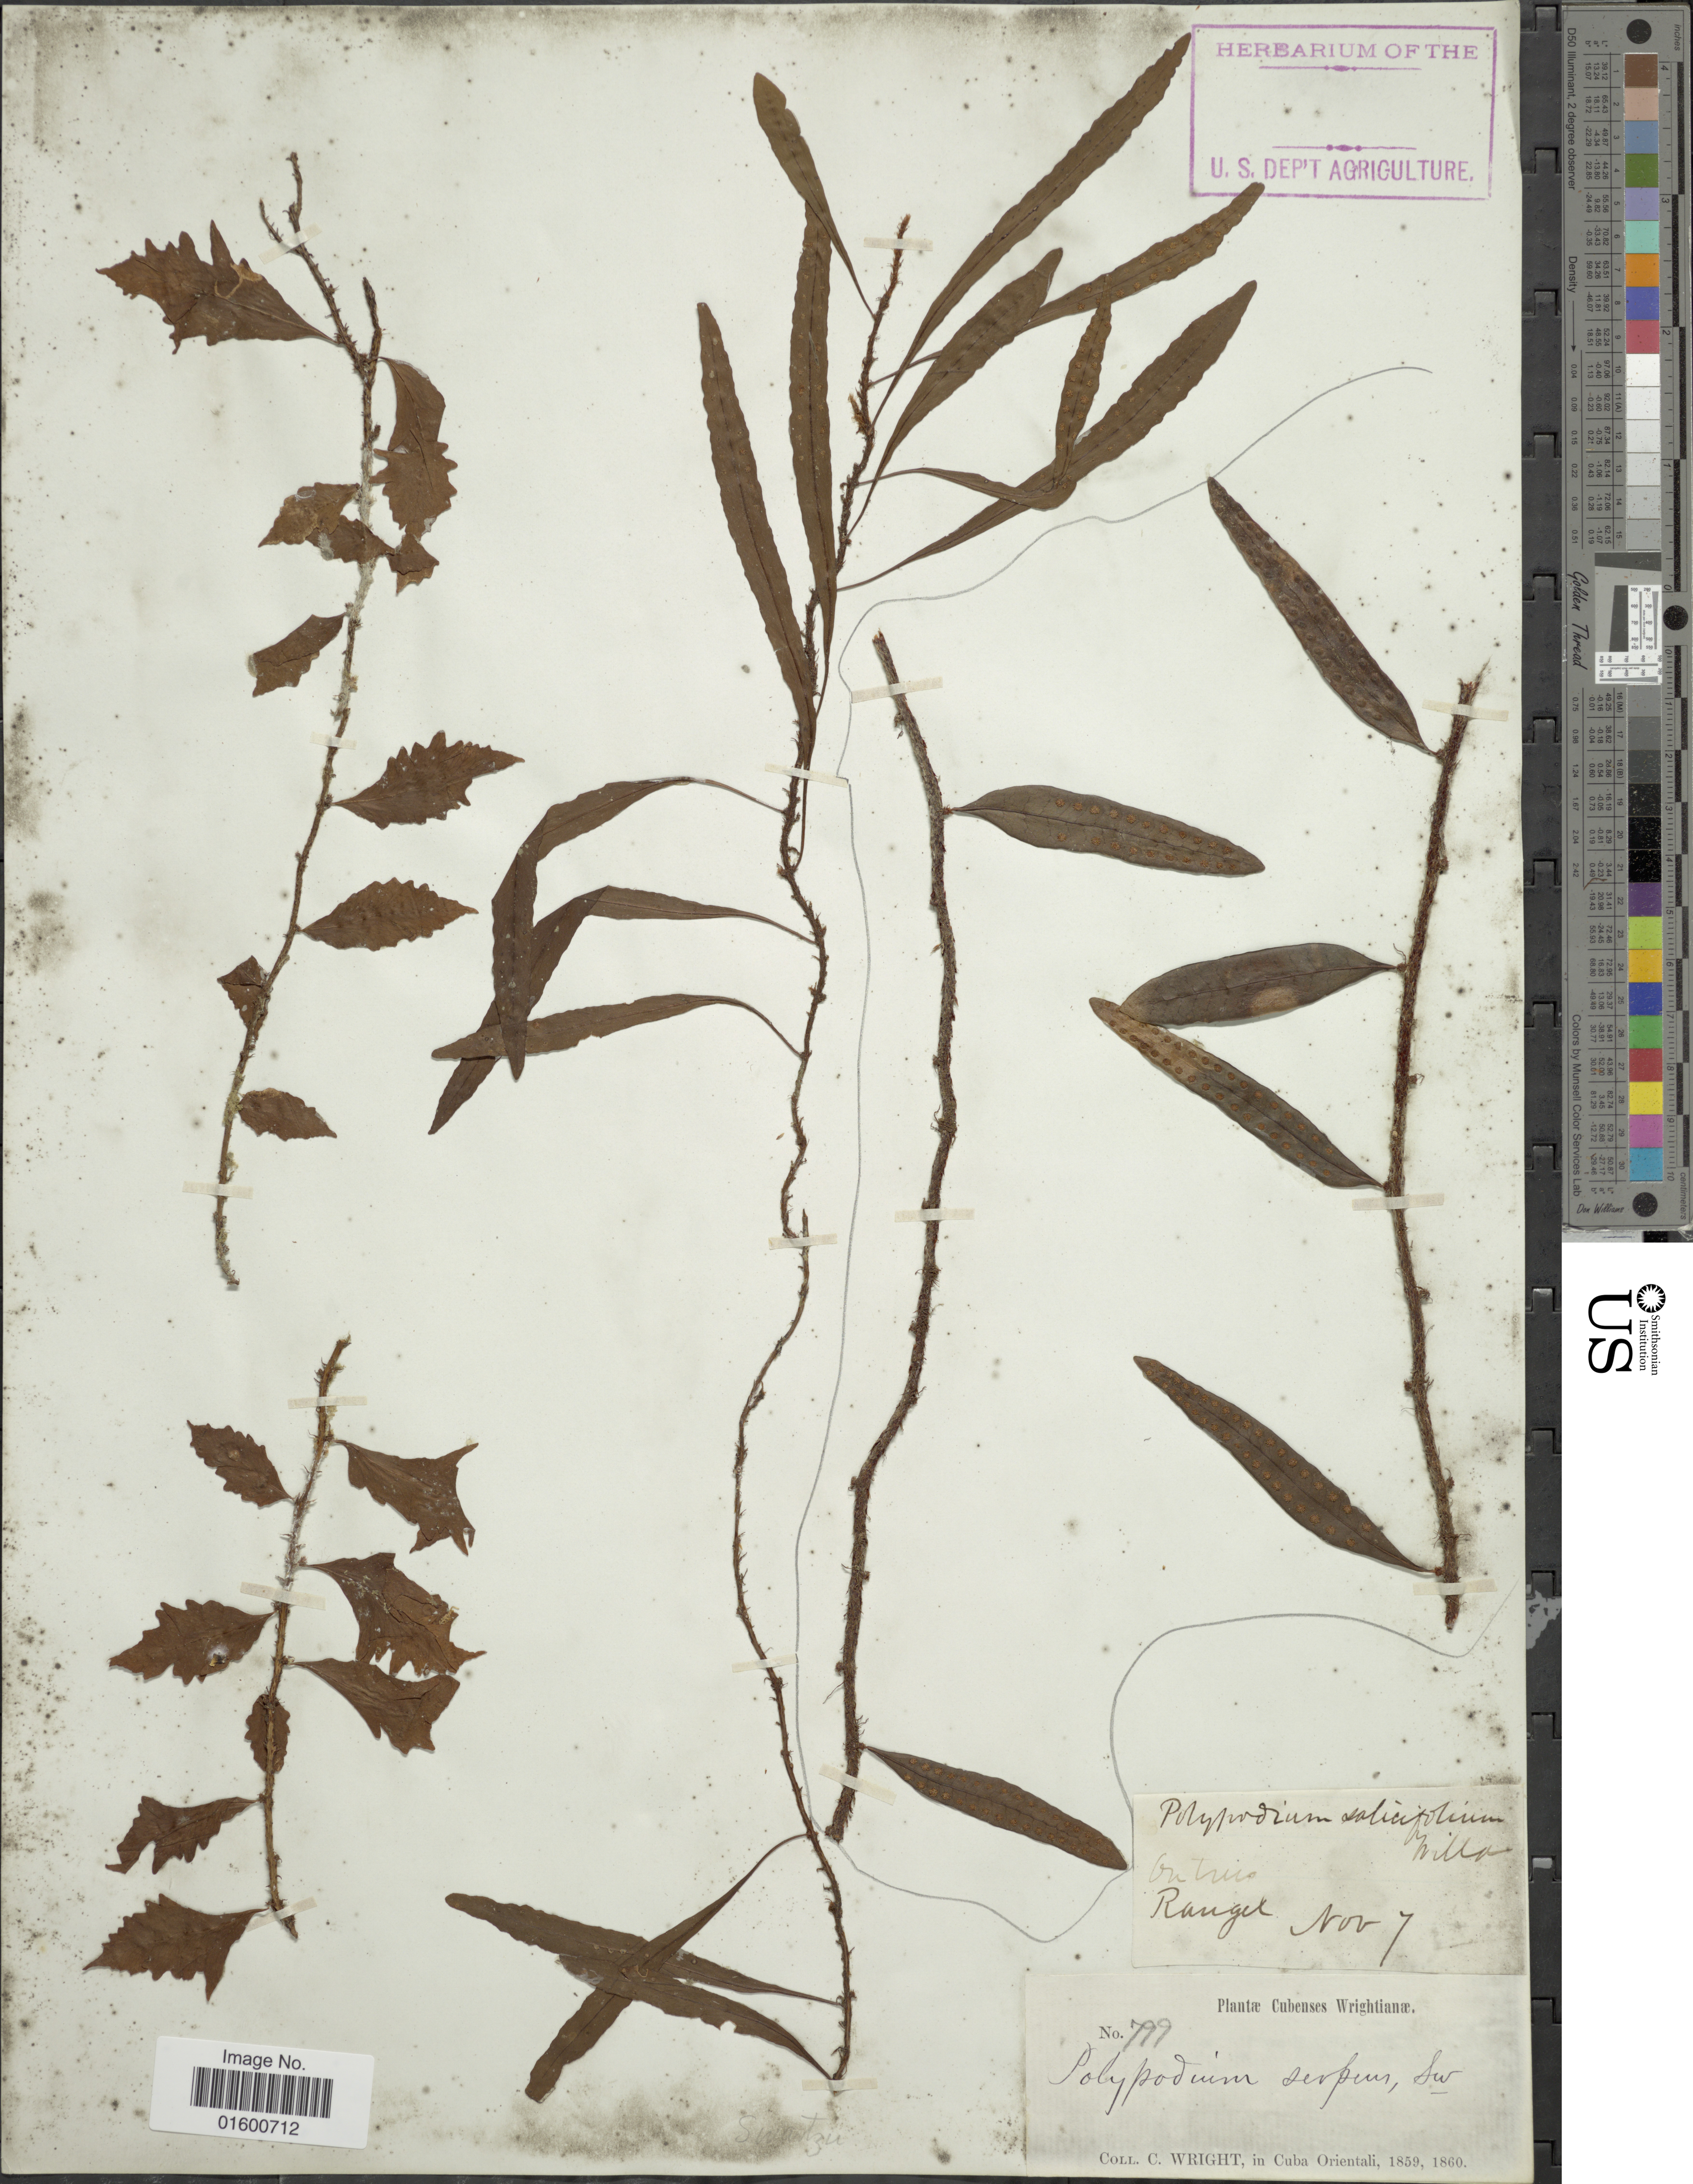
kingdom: Plantae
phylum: Tracheophyta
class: Polypodiopsida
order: Polypodiales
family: Polypodiaceae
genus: Microgramma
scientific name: Microgramma heterophylla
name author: (L.) Wherry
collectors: C. Wright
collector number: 799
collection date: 1859-11-07/1860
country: Cuba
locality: Cubenses, in Cuba Orientali, Rangel